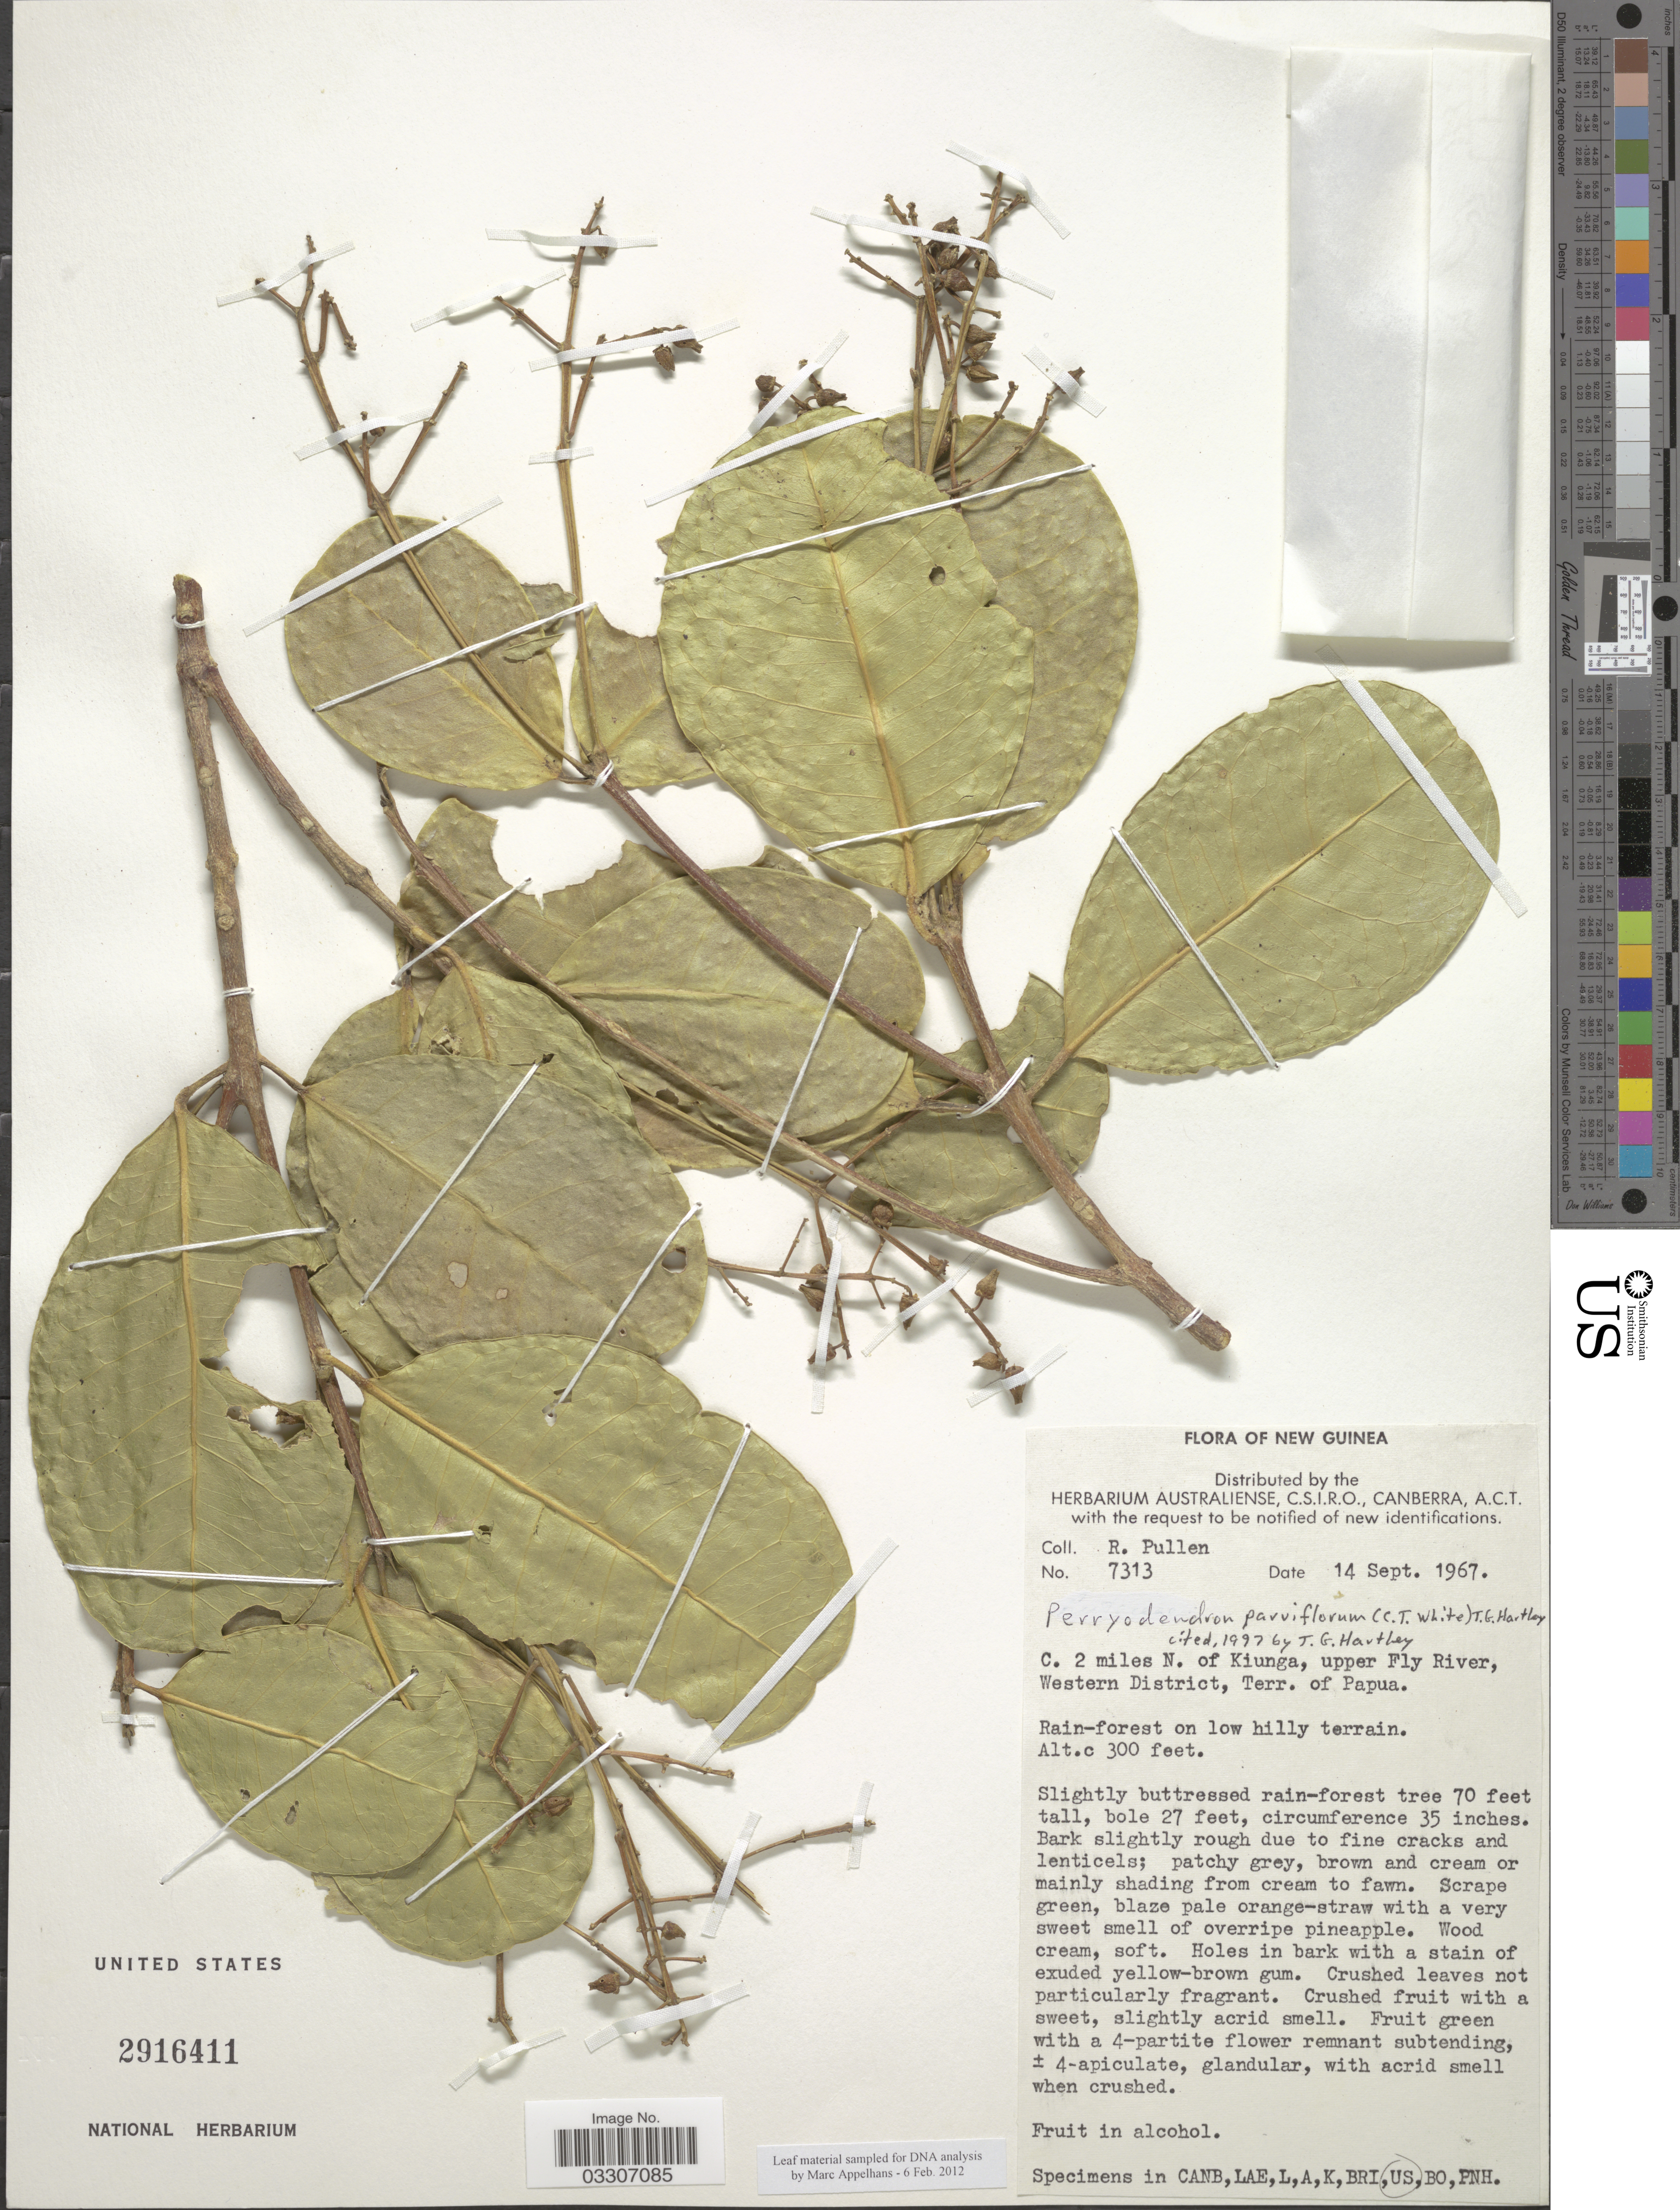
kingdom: Plantae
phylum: Tracheophyta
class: Magnoliopsida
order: Sapindales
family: Rutaceae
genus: Perryodendron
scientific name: Perryodendron parviflorum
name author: (C.T. White) T.G. Hartley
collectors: R. Pullen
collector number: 7313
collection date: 1967-09-14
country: Papua New Guinea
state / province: Manus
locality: New Guinea. C. 2 miles N. of Kiunga, upper Fly River, Western District, Terr. of Papua.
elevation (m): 91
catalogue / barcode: US 2916411